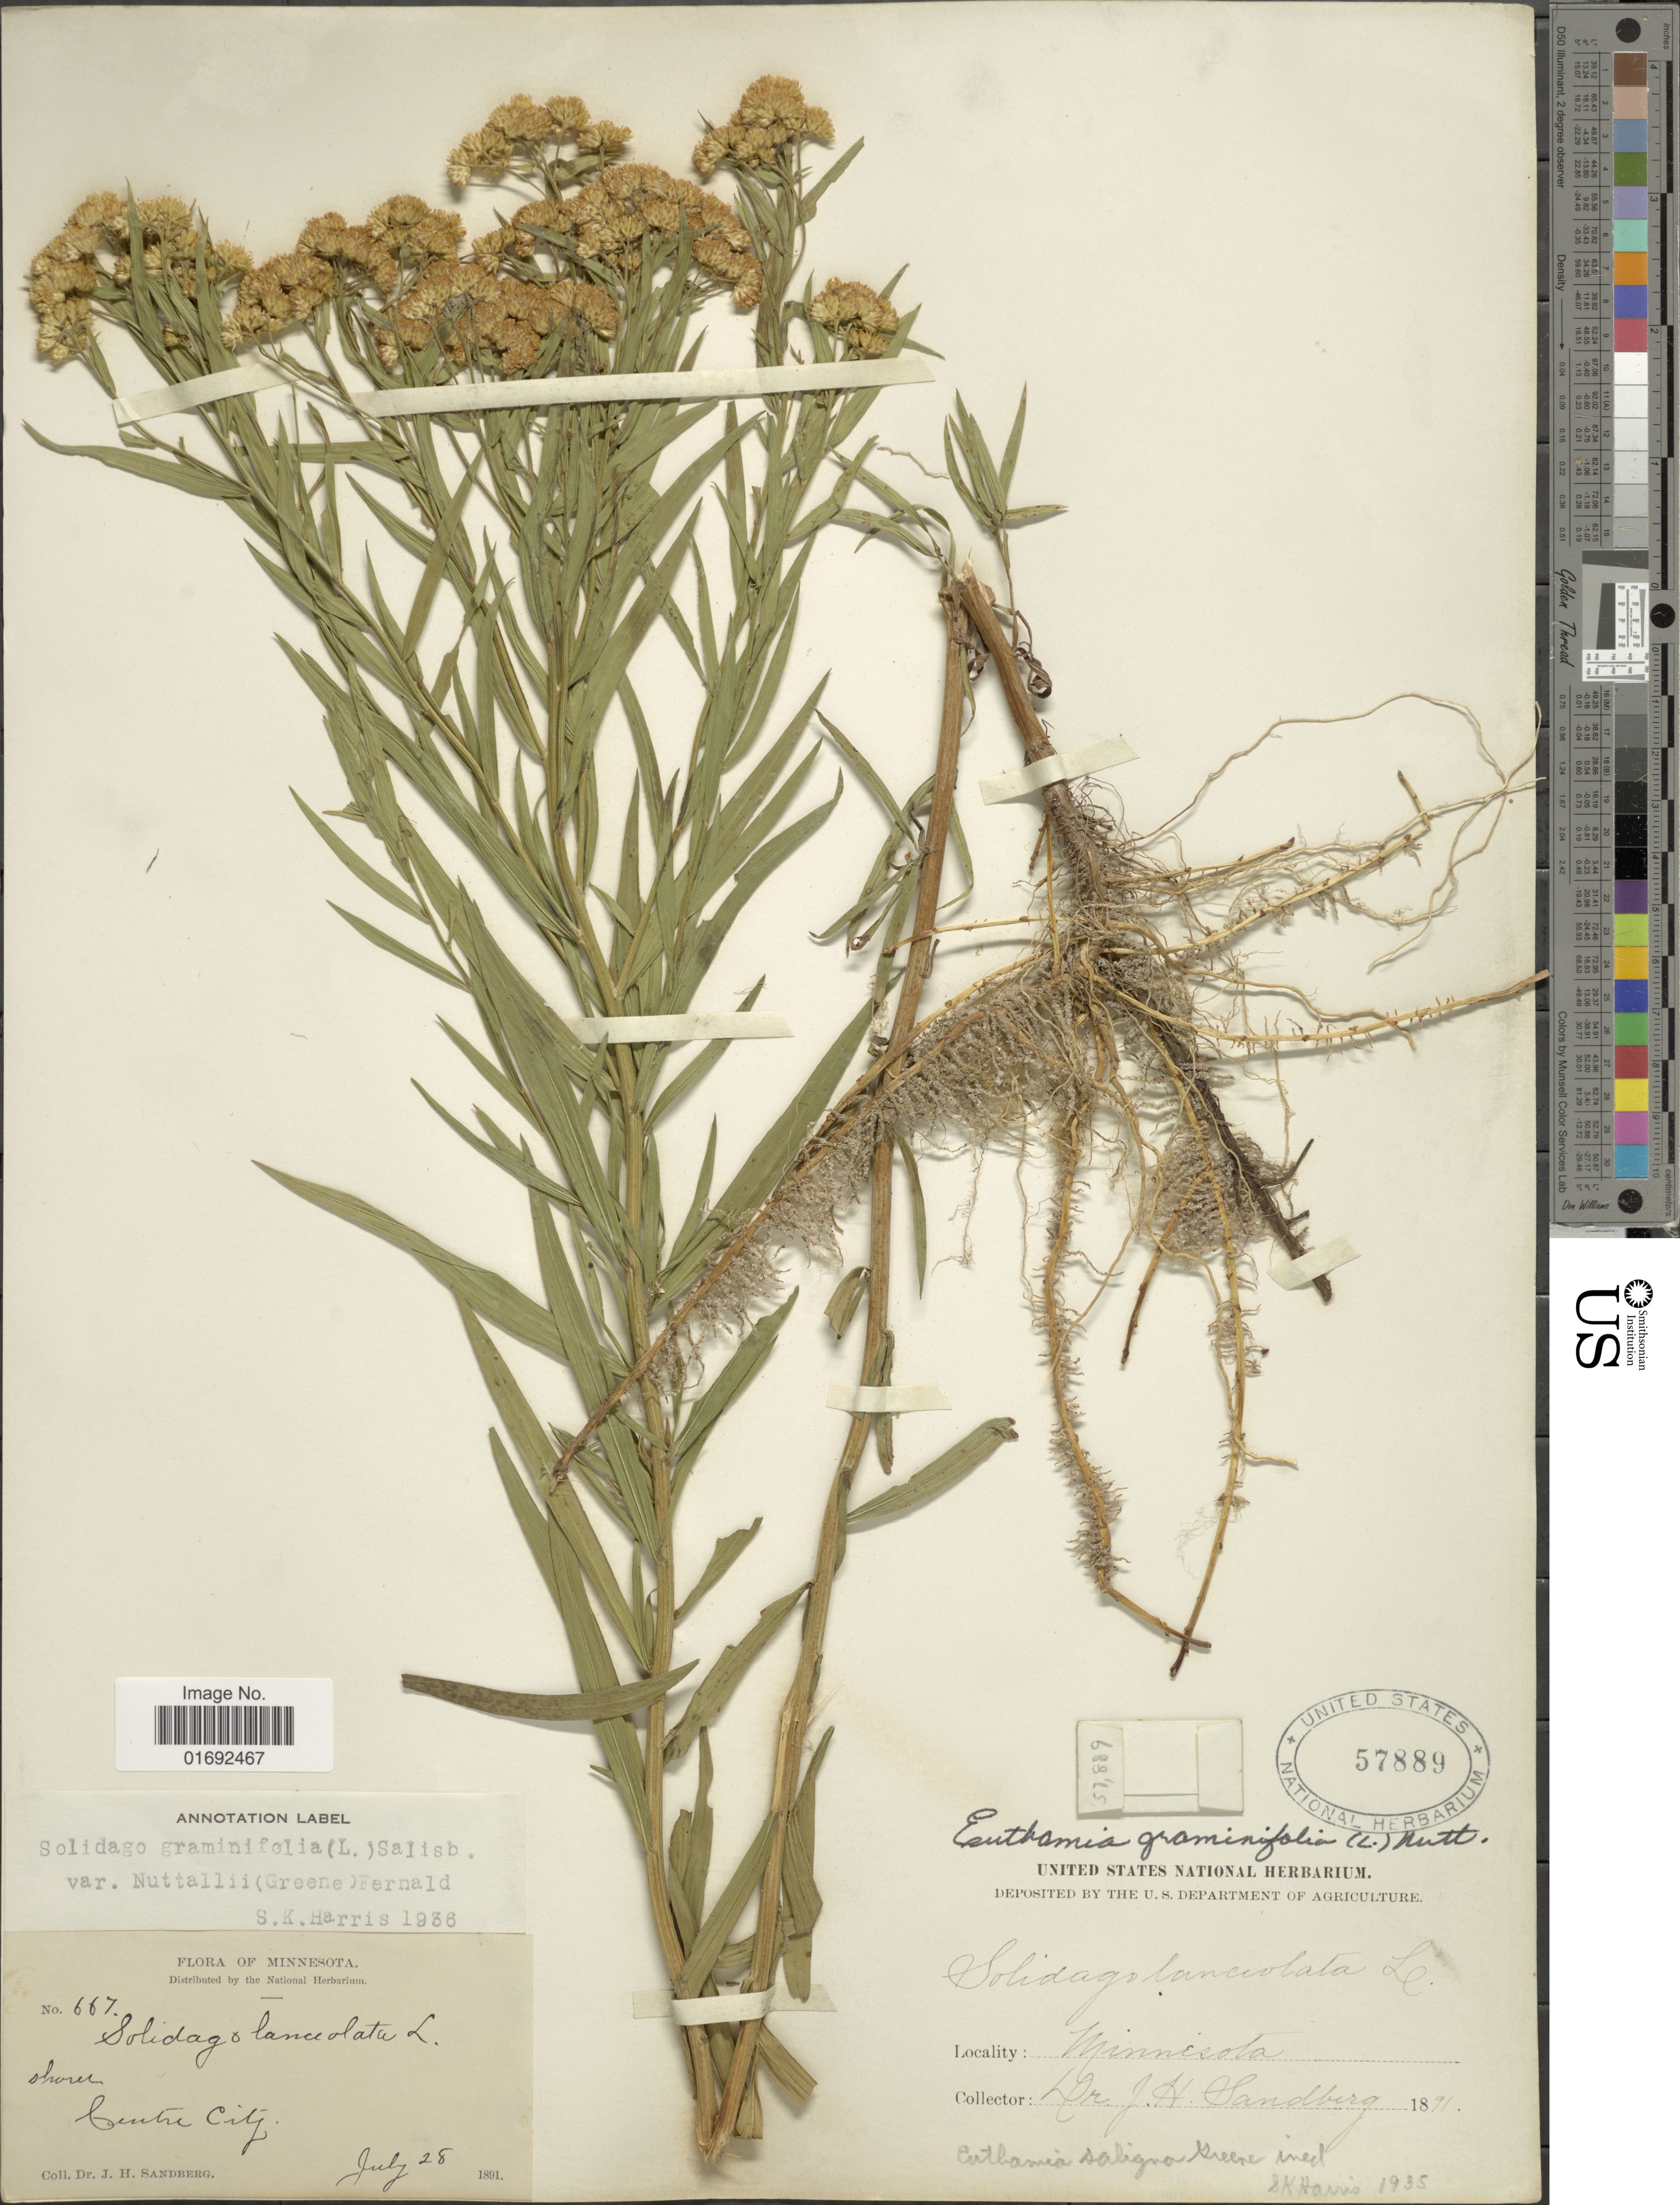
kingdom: Plantae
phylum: Tracheophyta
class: Magnoliopsida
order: Asterales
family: Asteraceae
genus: Euthamia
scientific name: Euthamia graminifolia var. nuttalii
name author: (S.W. Greene) W. Stone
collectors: J. H. Sandberg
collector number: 667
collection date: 1891-07-28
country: United States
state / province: Minnesota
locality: Centre City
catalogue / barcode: US 57889